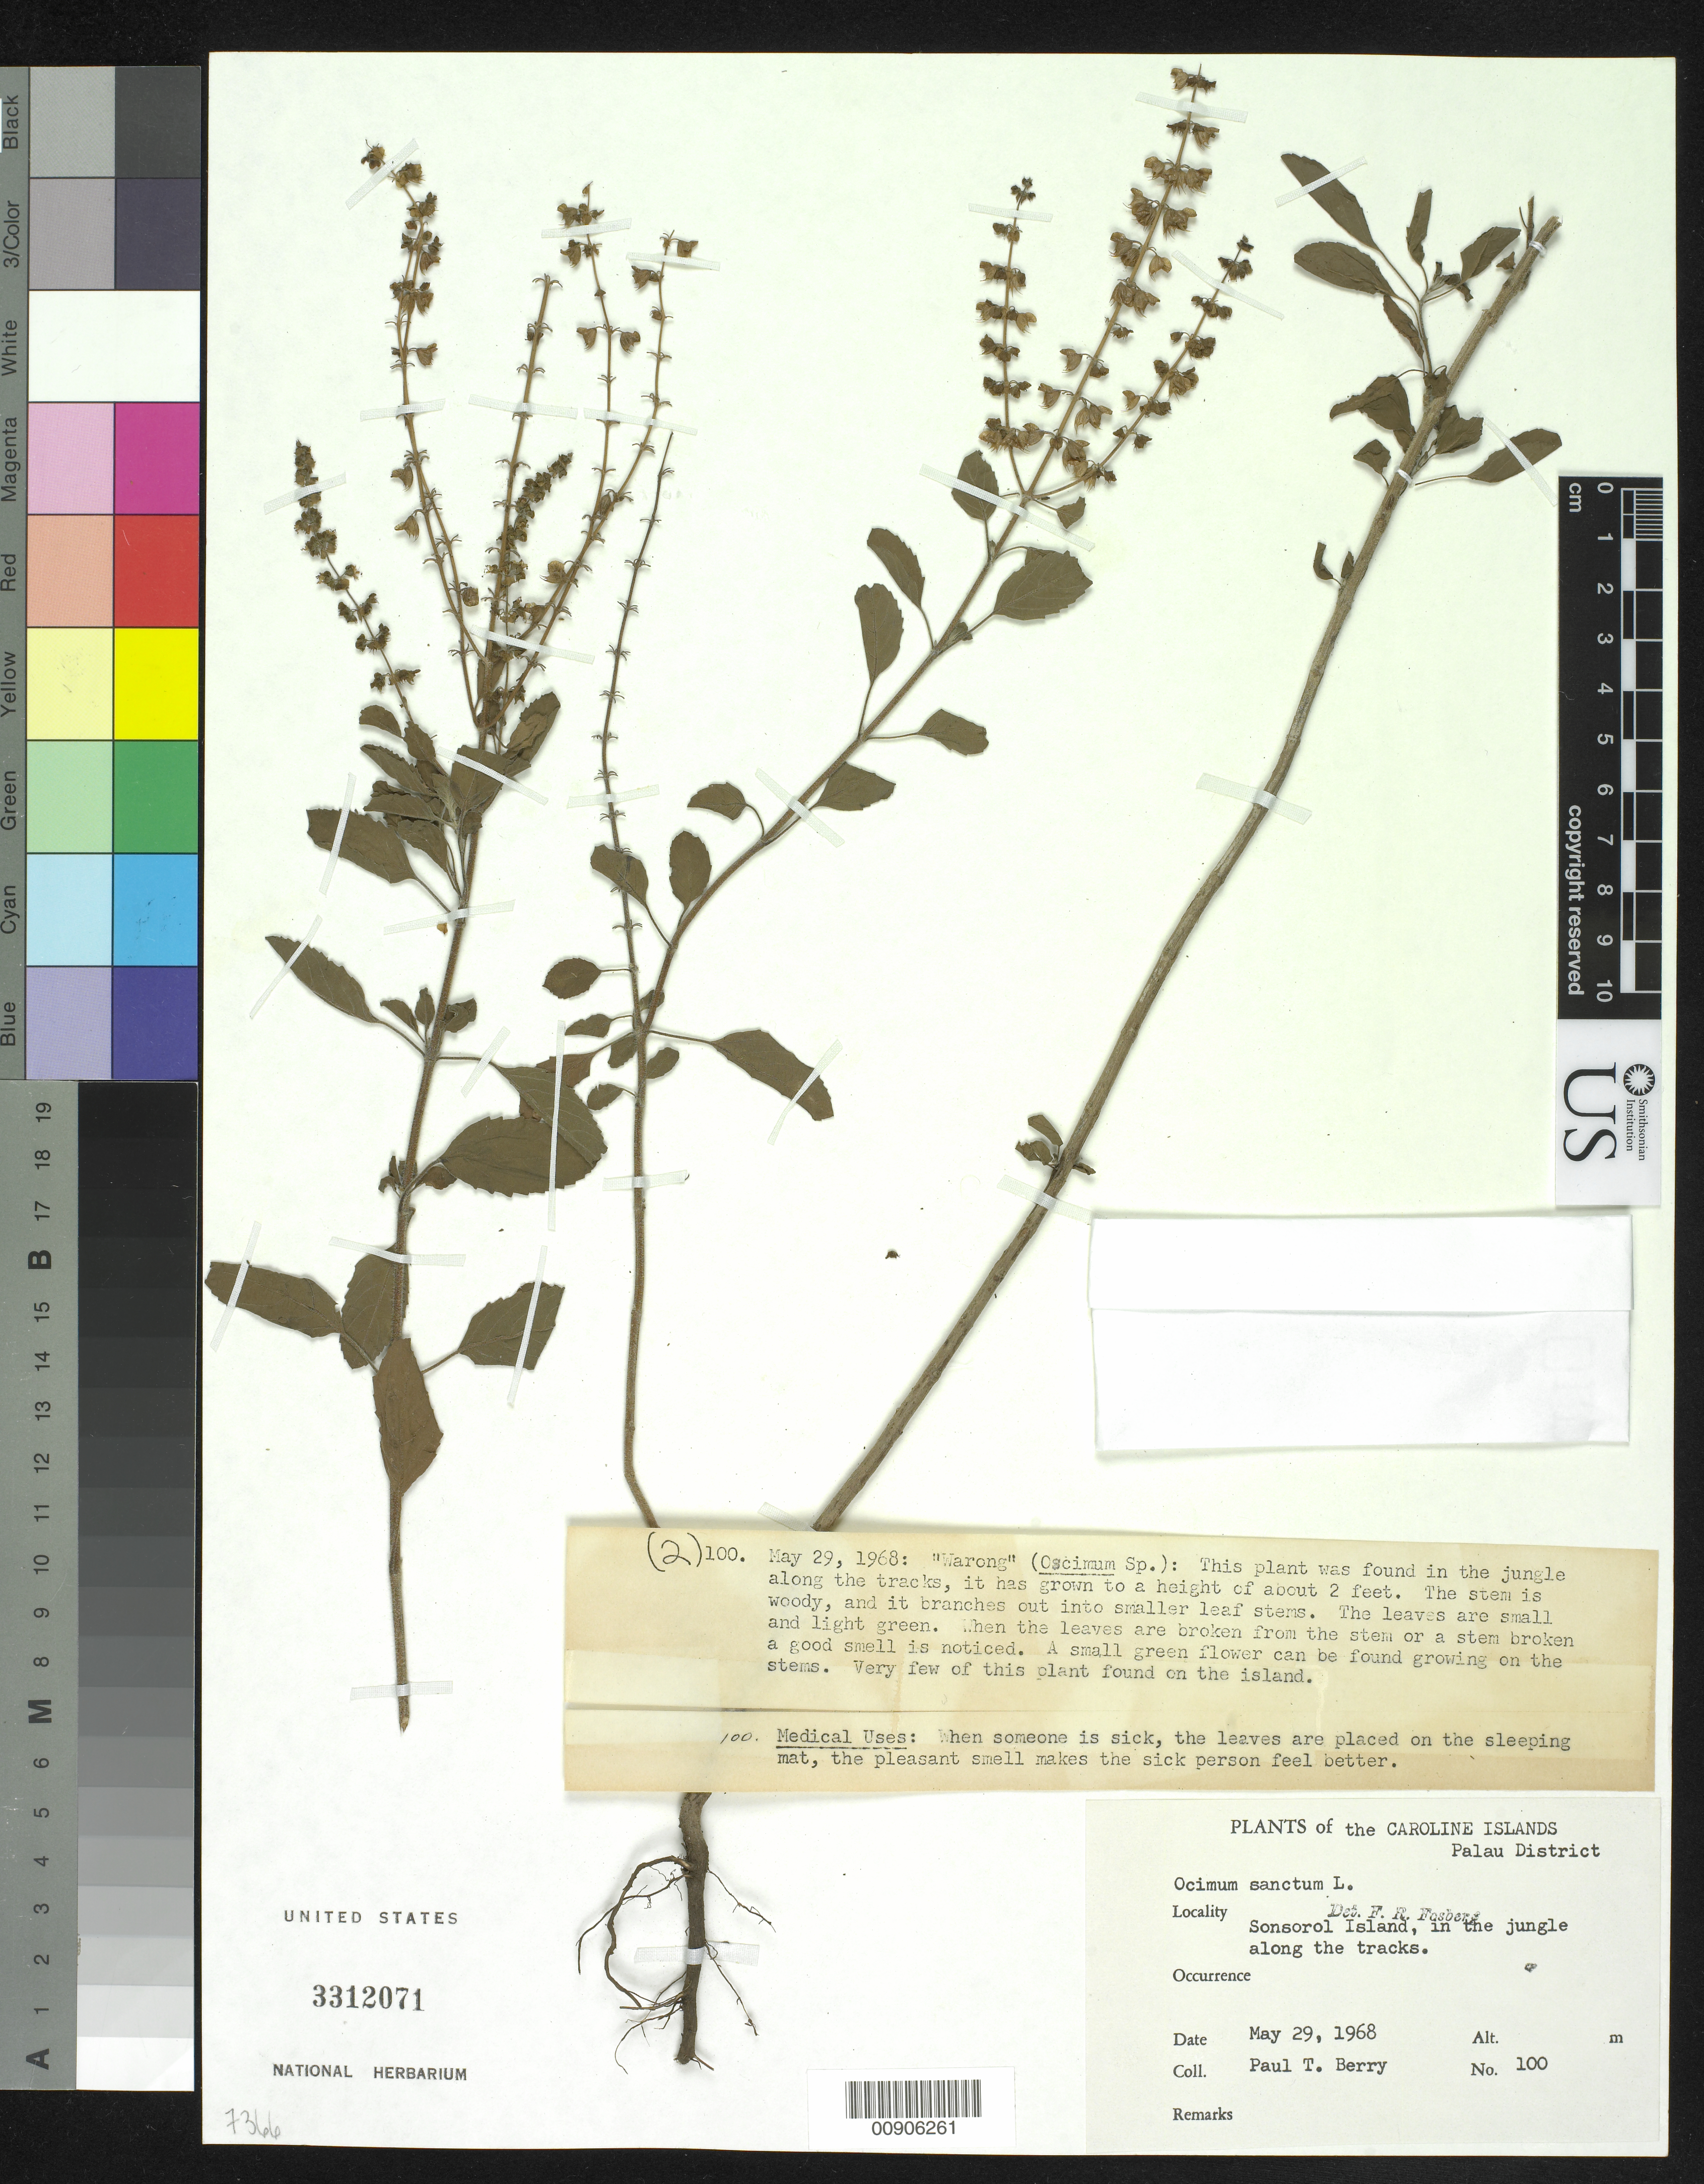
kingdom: Plantae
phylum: Tracheophyta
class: Magnoliopsida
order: Lamiales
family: Lamiaceae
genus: Ocimum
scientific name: Ocimum tenuiflorum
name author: L.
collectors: P. T. Berry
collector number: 100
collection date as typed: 29 May 1968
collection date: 1968-05-29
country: Palau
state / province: Sonsorol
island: Sonsorol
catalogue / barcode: US 3312071